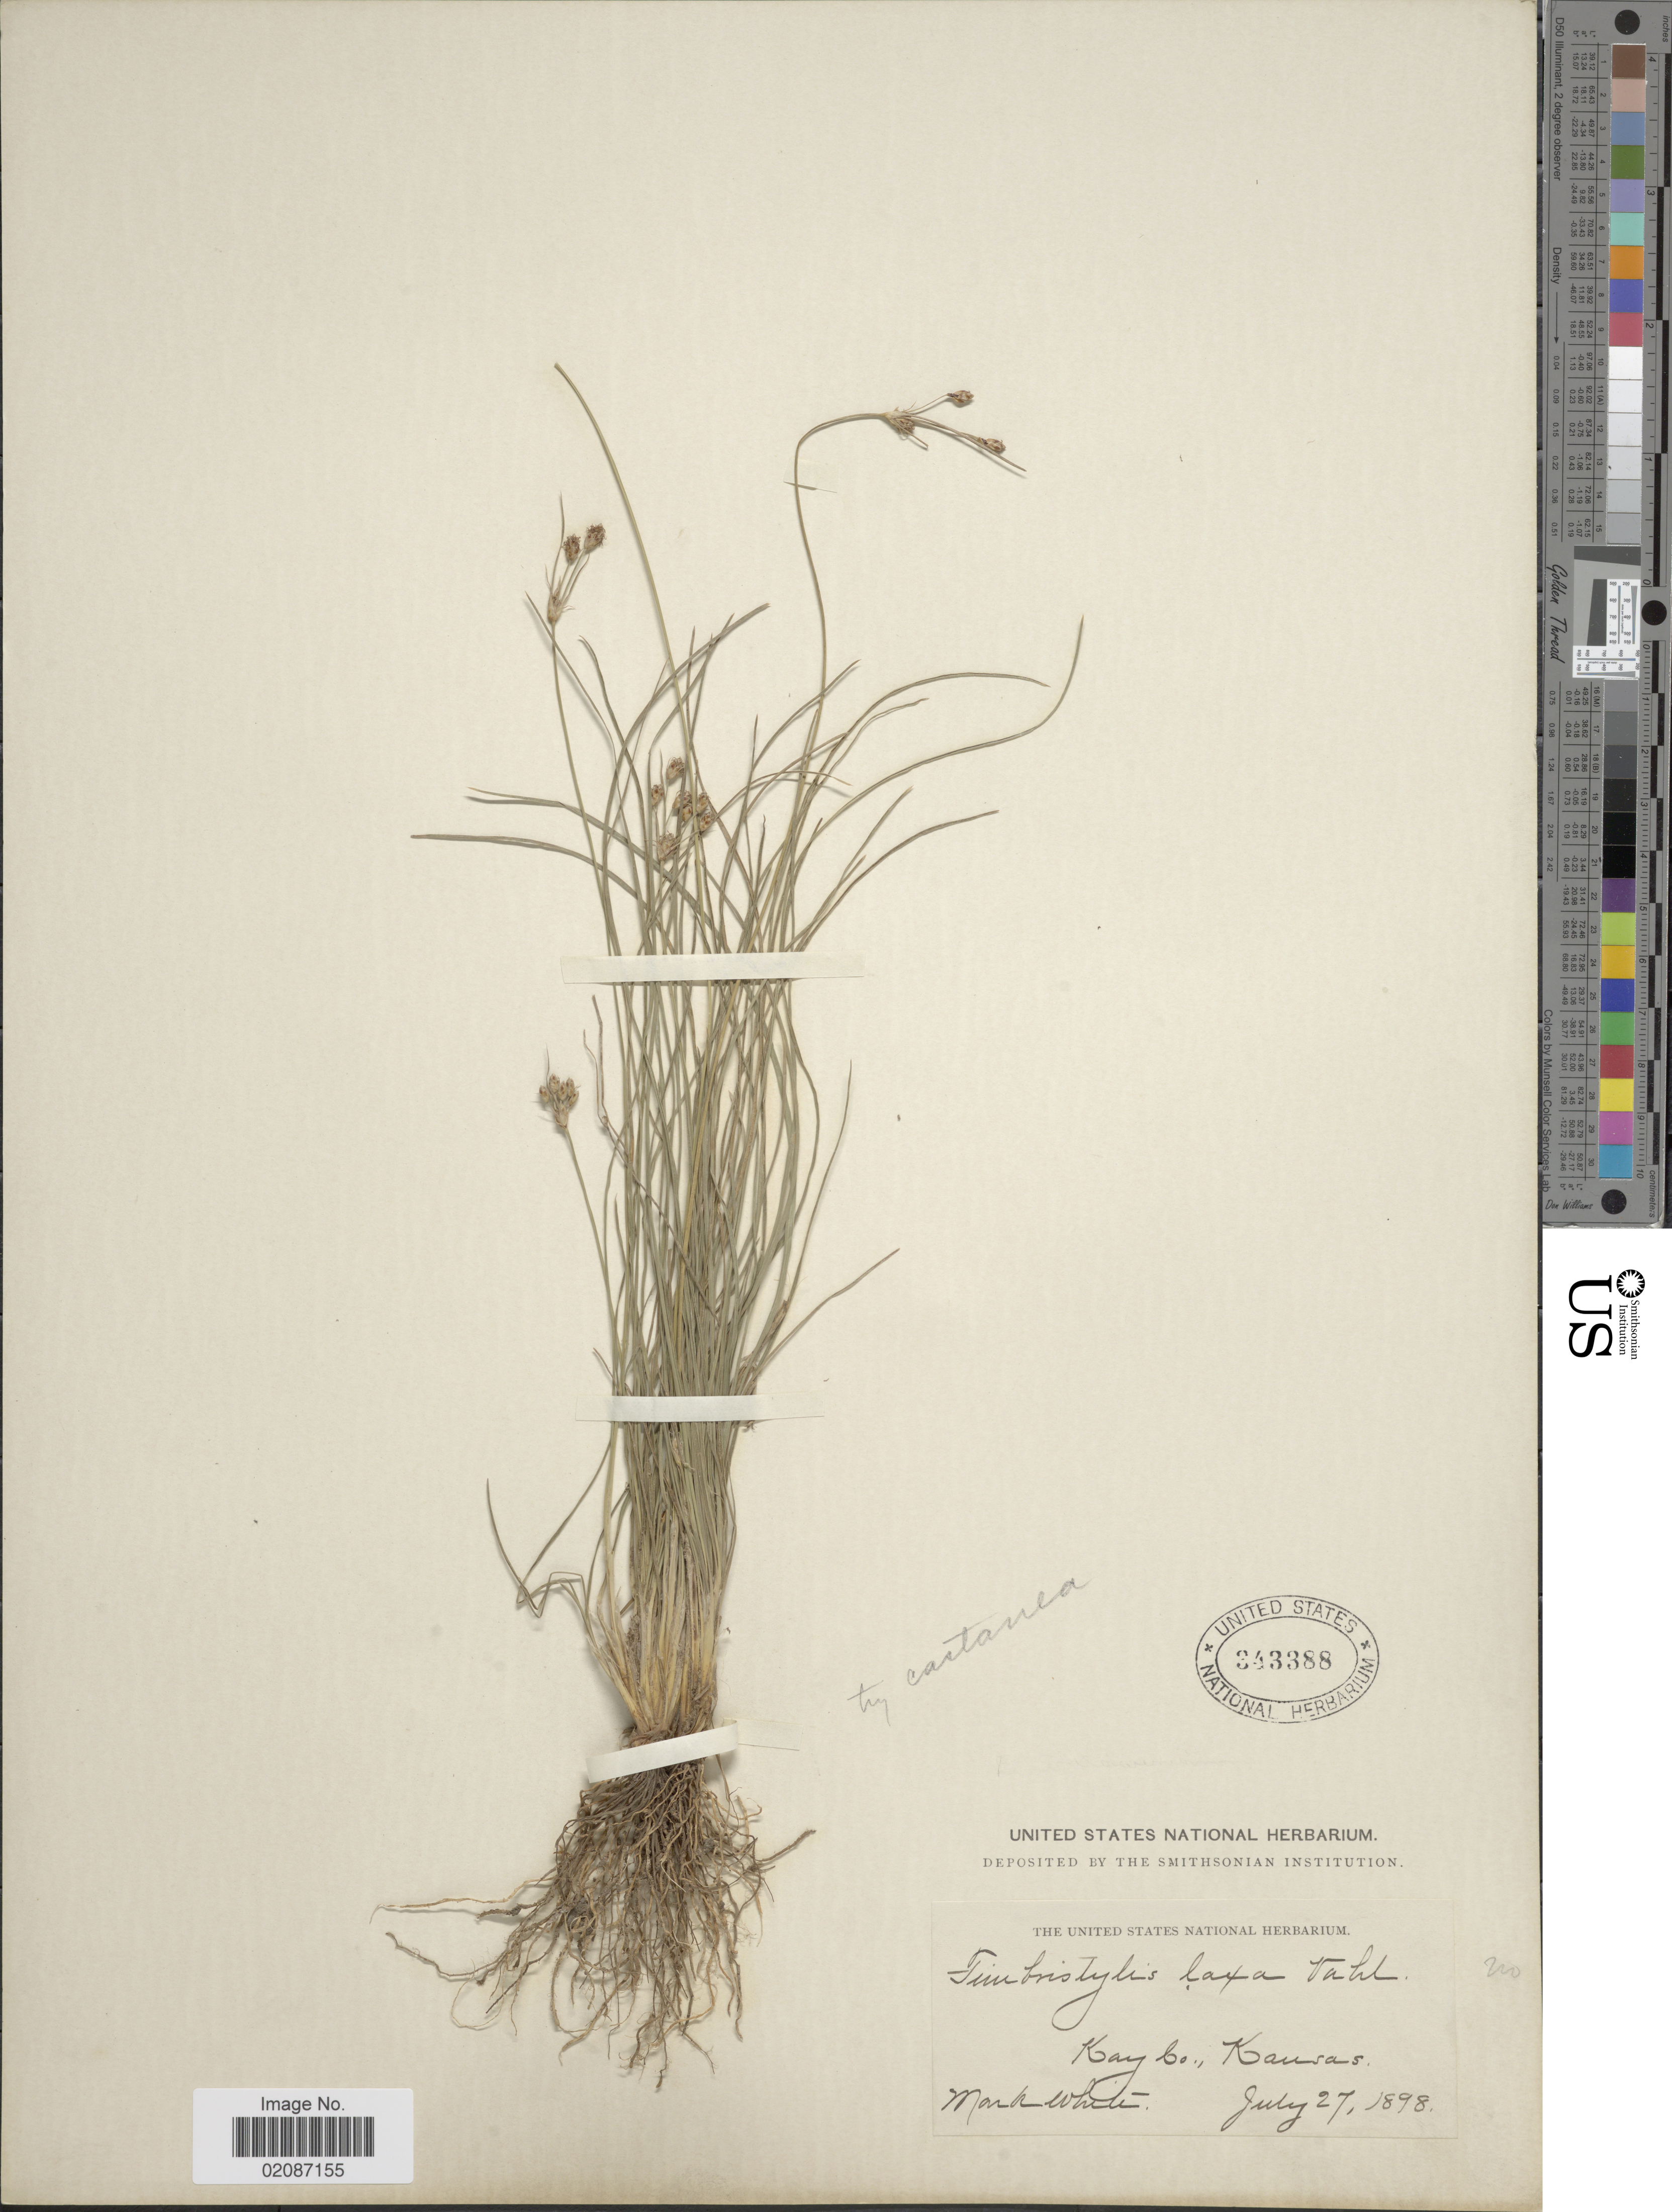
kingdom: Plantae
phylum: Tracheophyta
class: Liliopsida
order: Poales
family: Cyperaceae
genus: Fimbristylis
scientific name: Fimbristylis spadicea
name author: (L.) Vahl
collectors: M. White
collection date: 1898-07-27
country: United States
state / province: Kansas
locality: Kay Co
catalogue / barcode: US 343388